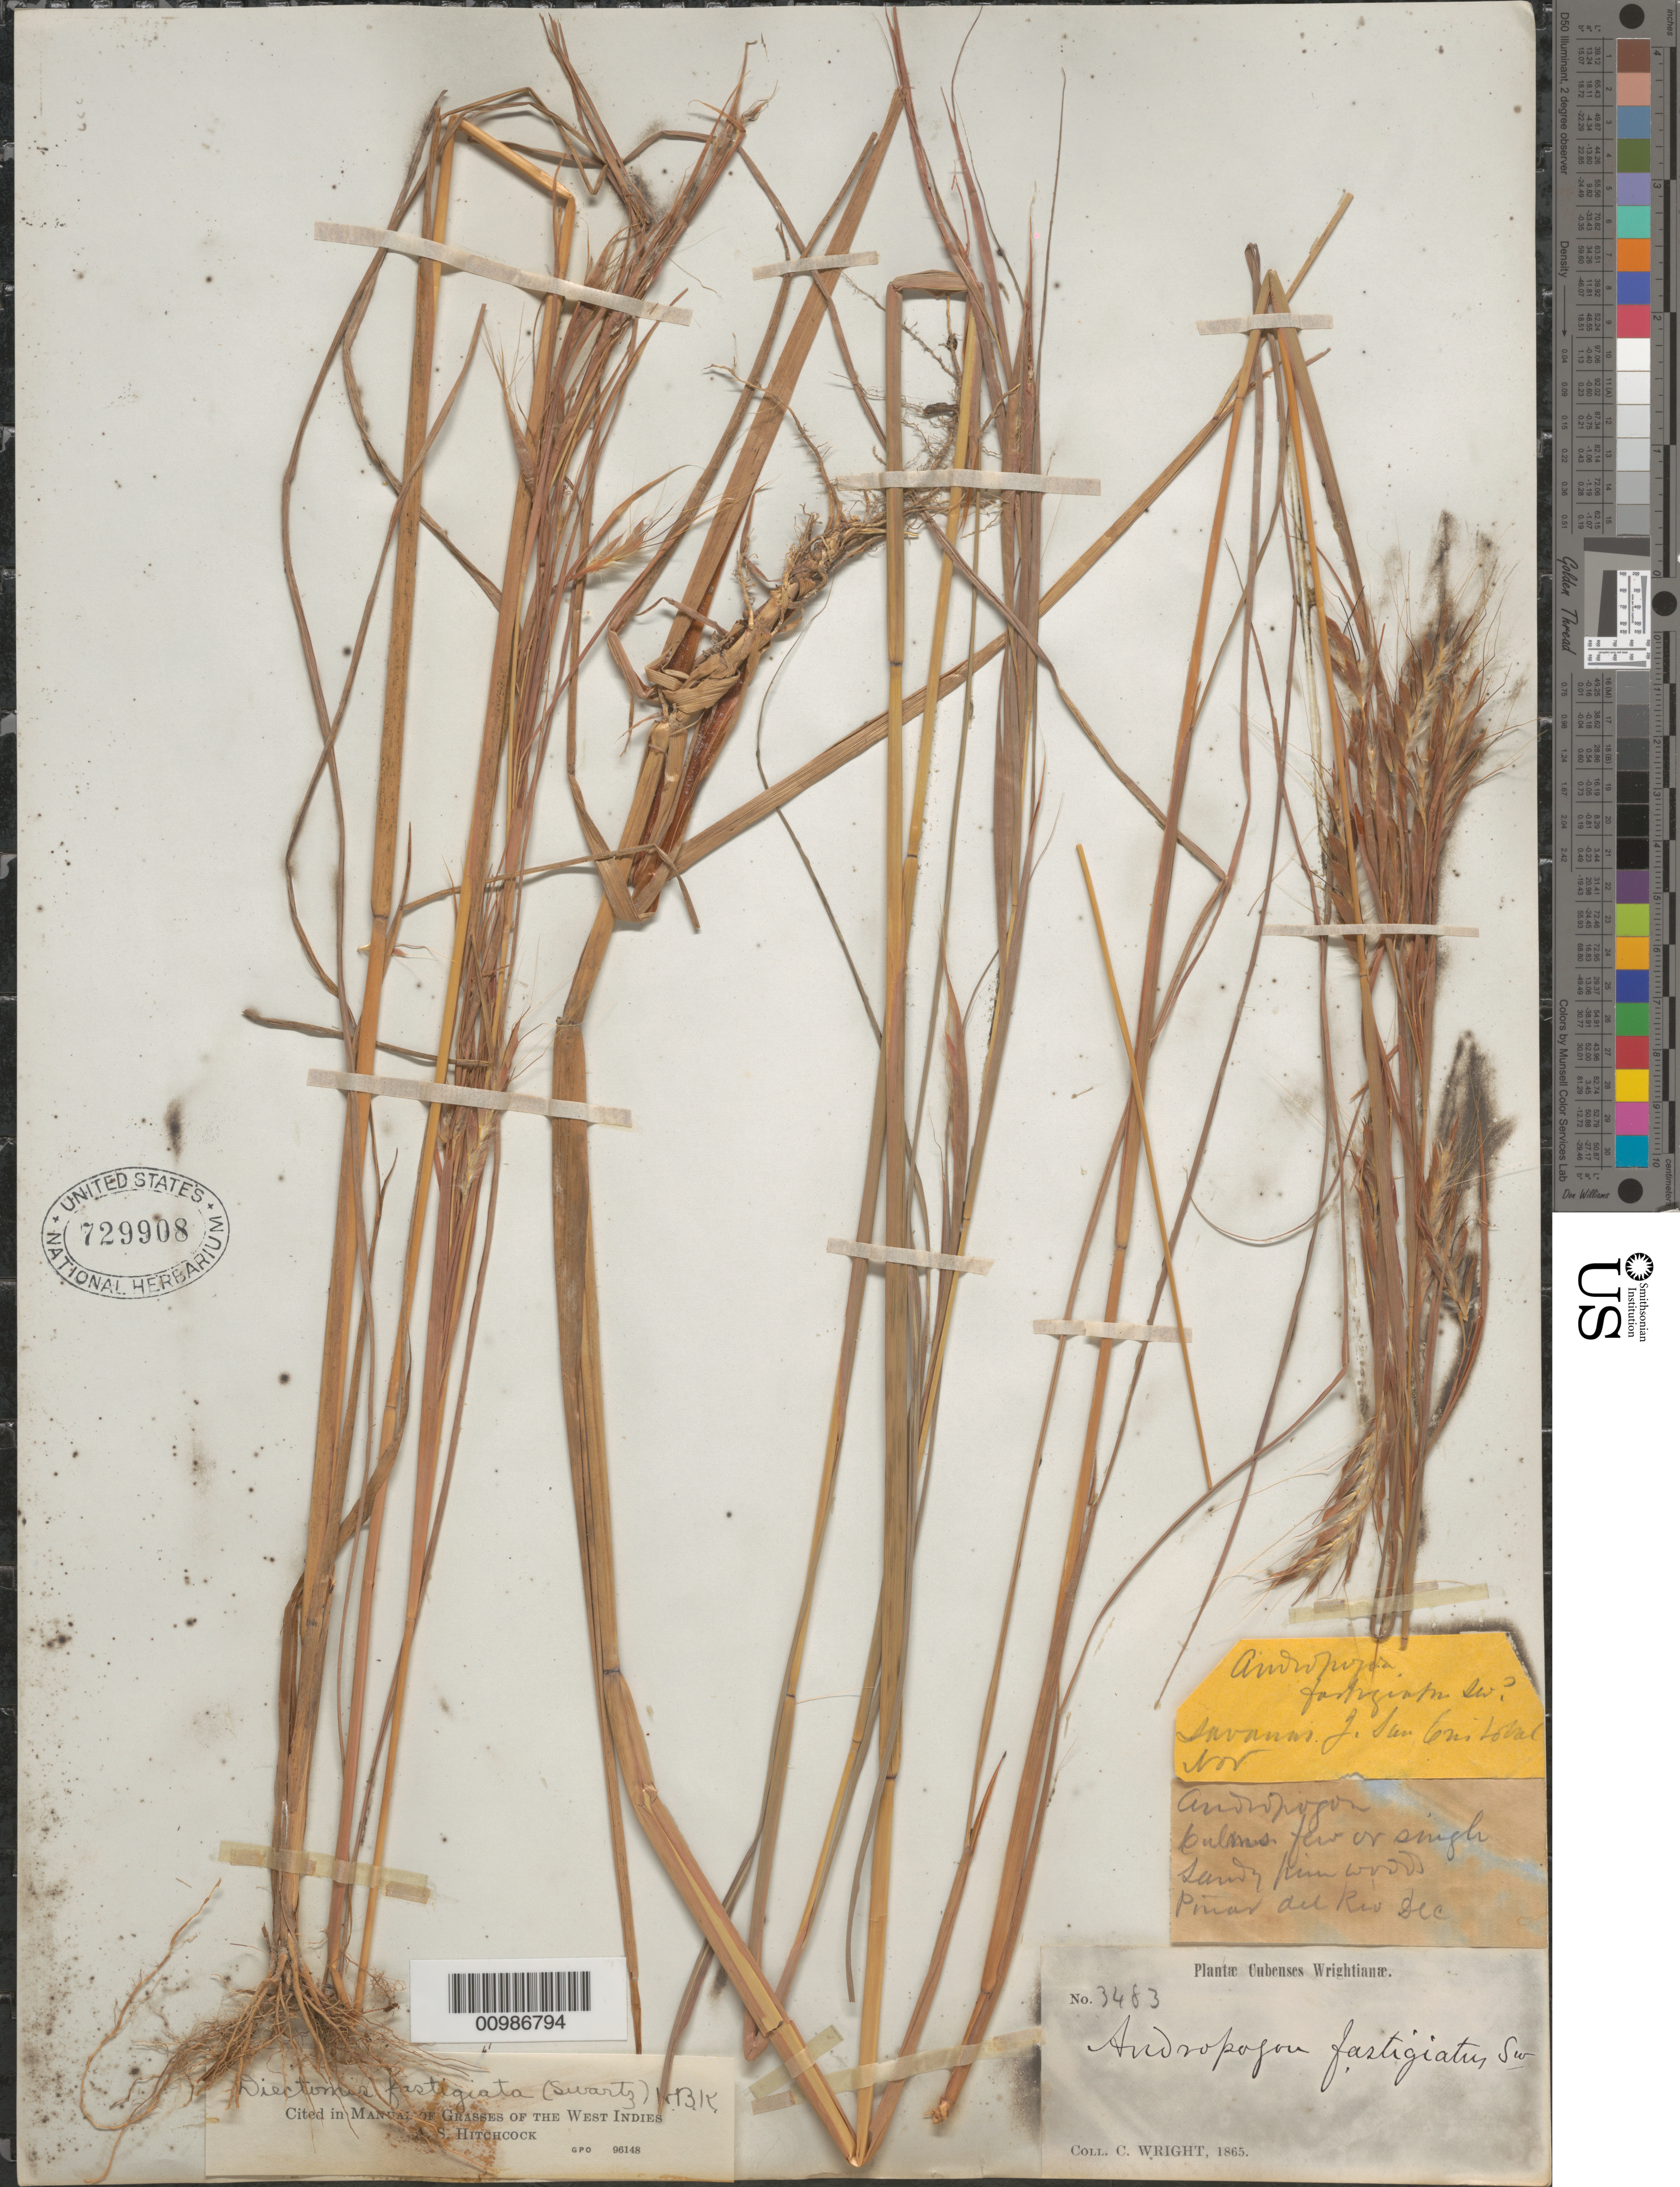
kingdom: Plantae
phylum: Tracheophyta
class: Liliopsida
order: Poales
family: Poaceae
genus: Andropogon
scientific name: Andropogon fastigiatus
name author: Sw.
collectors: C. Wright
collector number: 3483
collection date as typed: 1865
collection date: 1865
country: Cuba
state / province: Pinar del Rio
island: Cuba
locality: Pinar del Rio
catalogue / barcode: US 729908